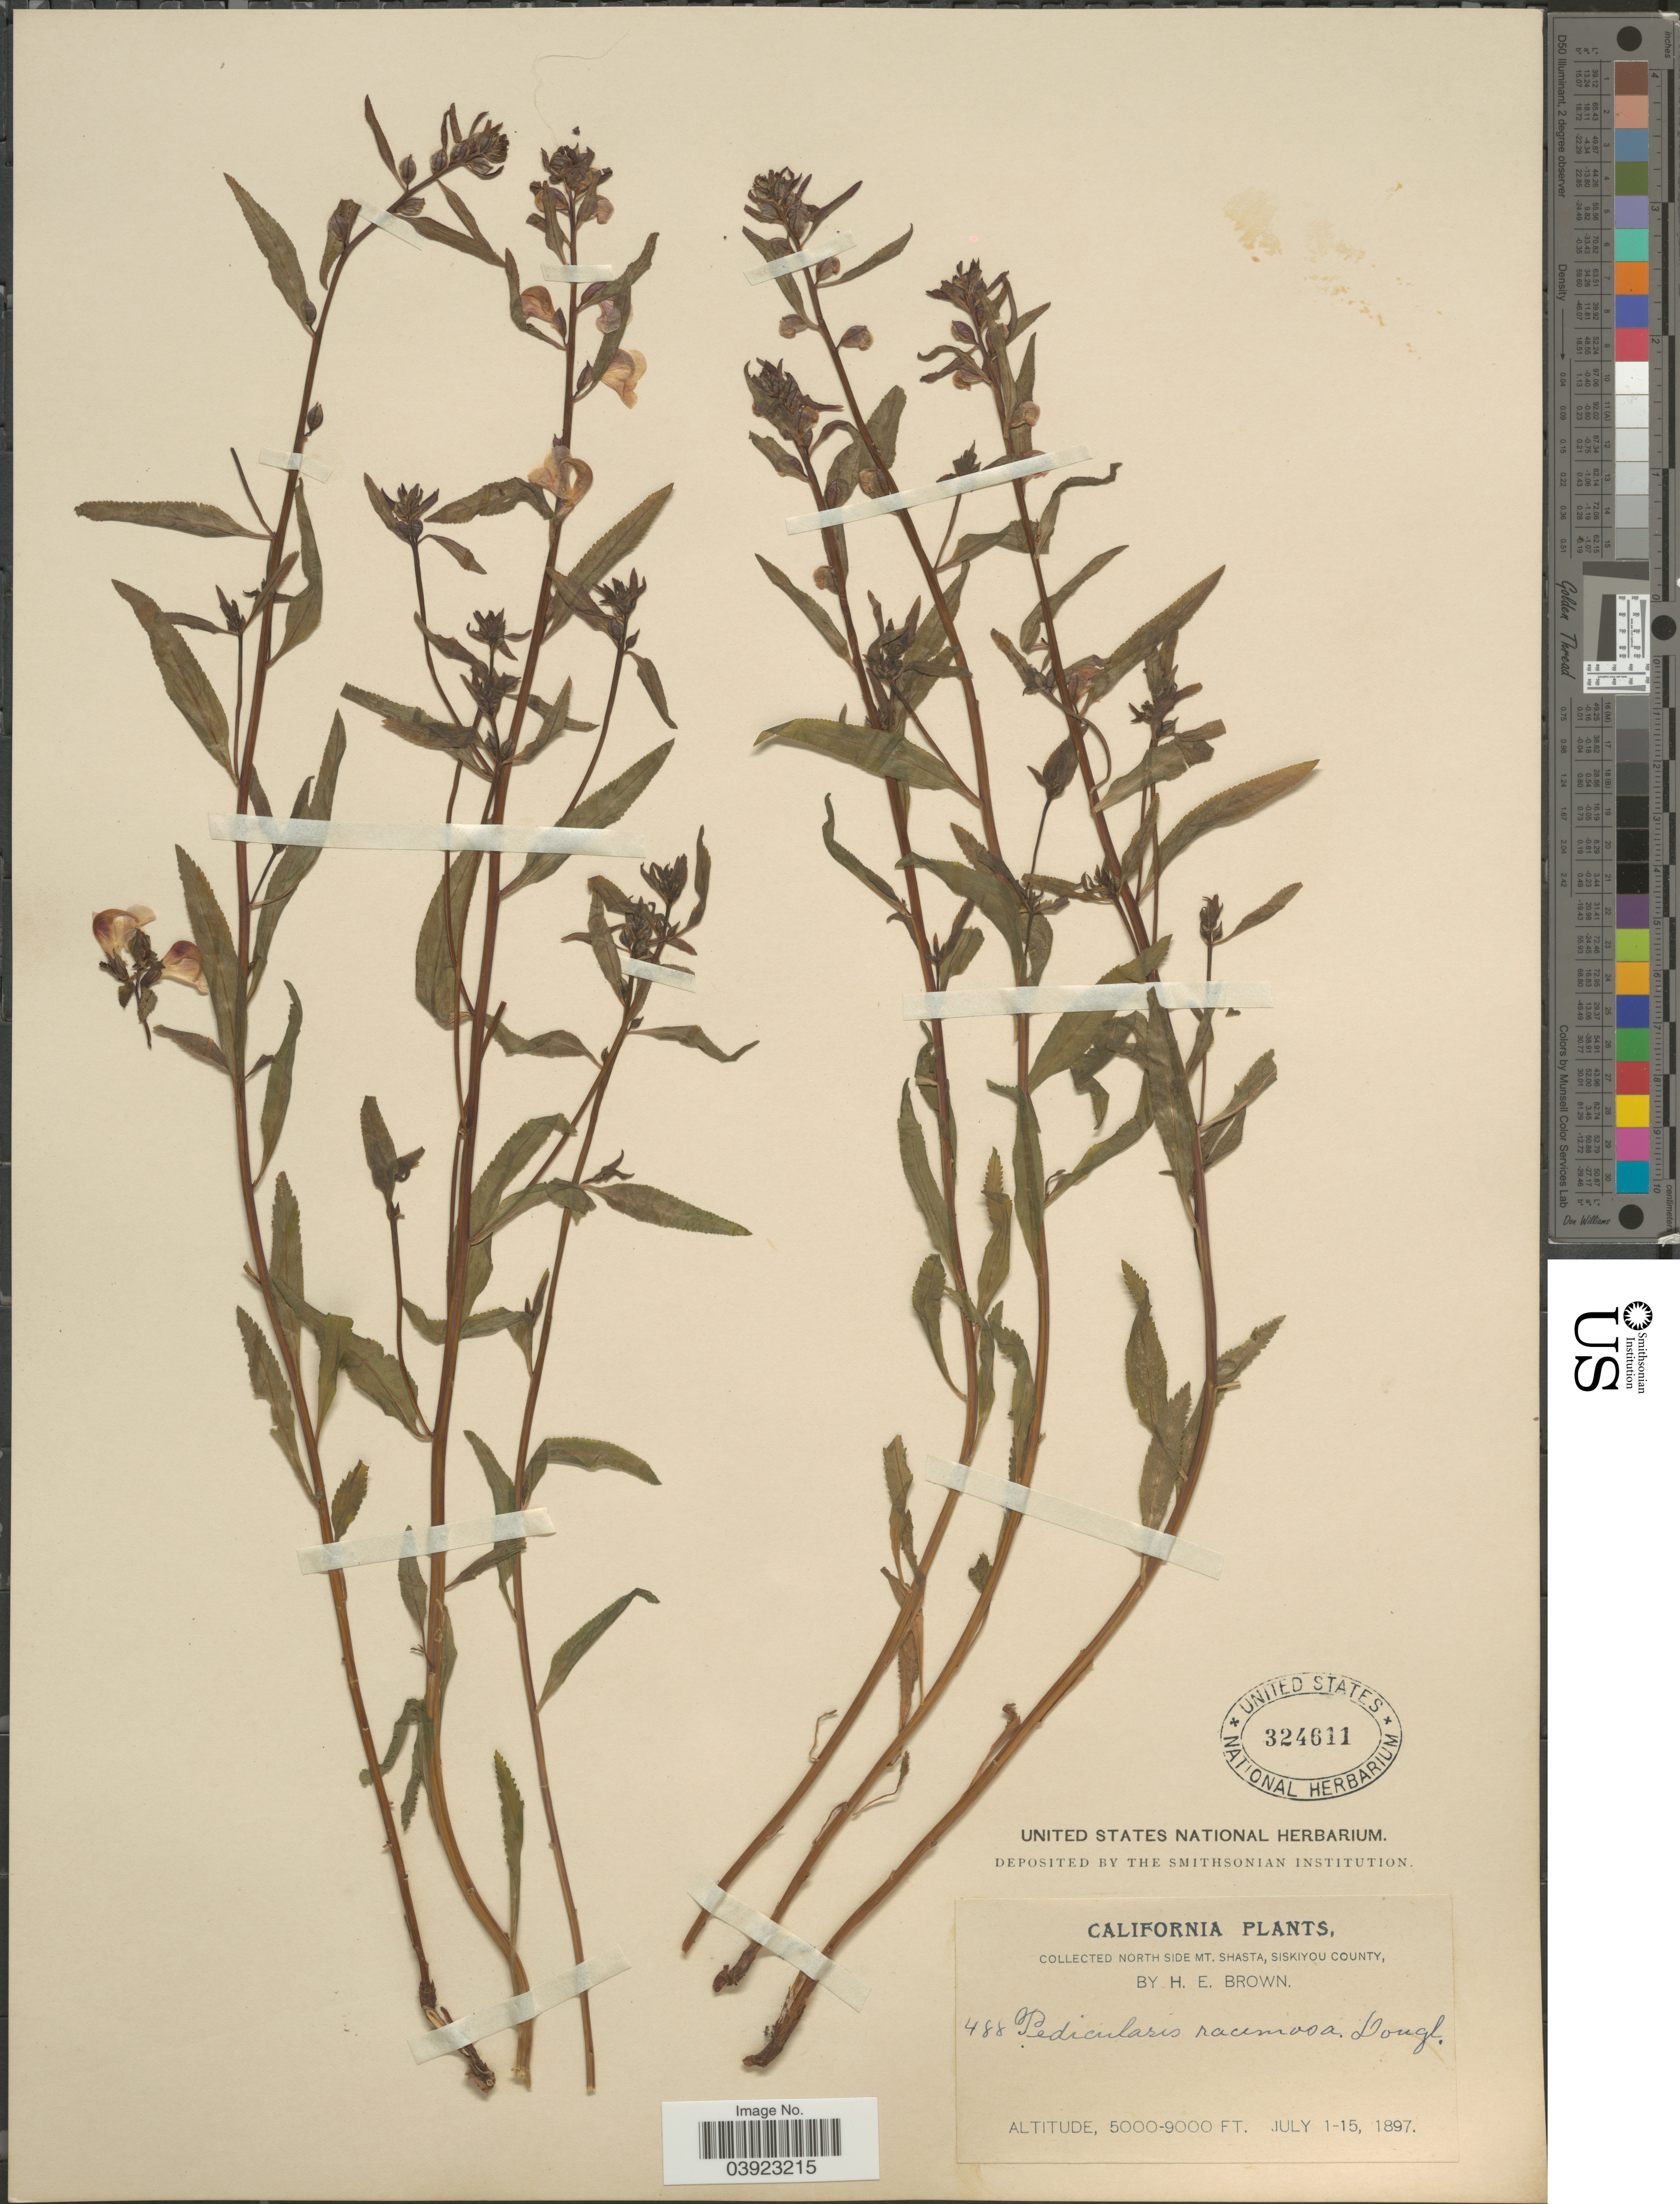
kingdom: Plantae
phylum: Tracheophyta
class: Magnoliopsida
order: Lamiales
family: Orobanchaceae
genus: Pedicularis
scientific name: Pedicularis racemosa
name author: Douglas ex Benth.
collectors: H. E. Brown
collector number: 488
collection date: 1897-07-01/1897-07-15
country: United States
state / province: California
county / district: Siskiyou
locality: North side Mt. Shasta, Siskiyou County.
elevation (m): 1524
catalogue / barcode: US 324611